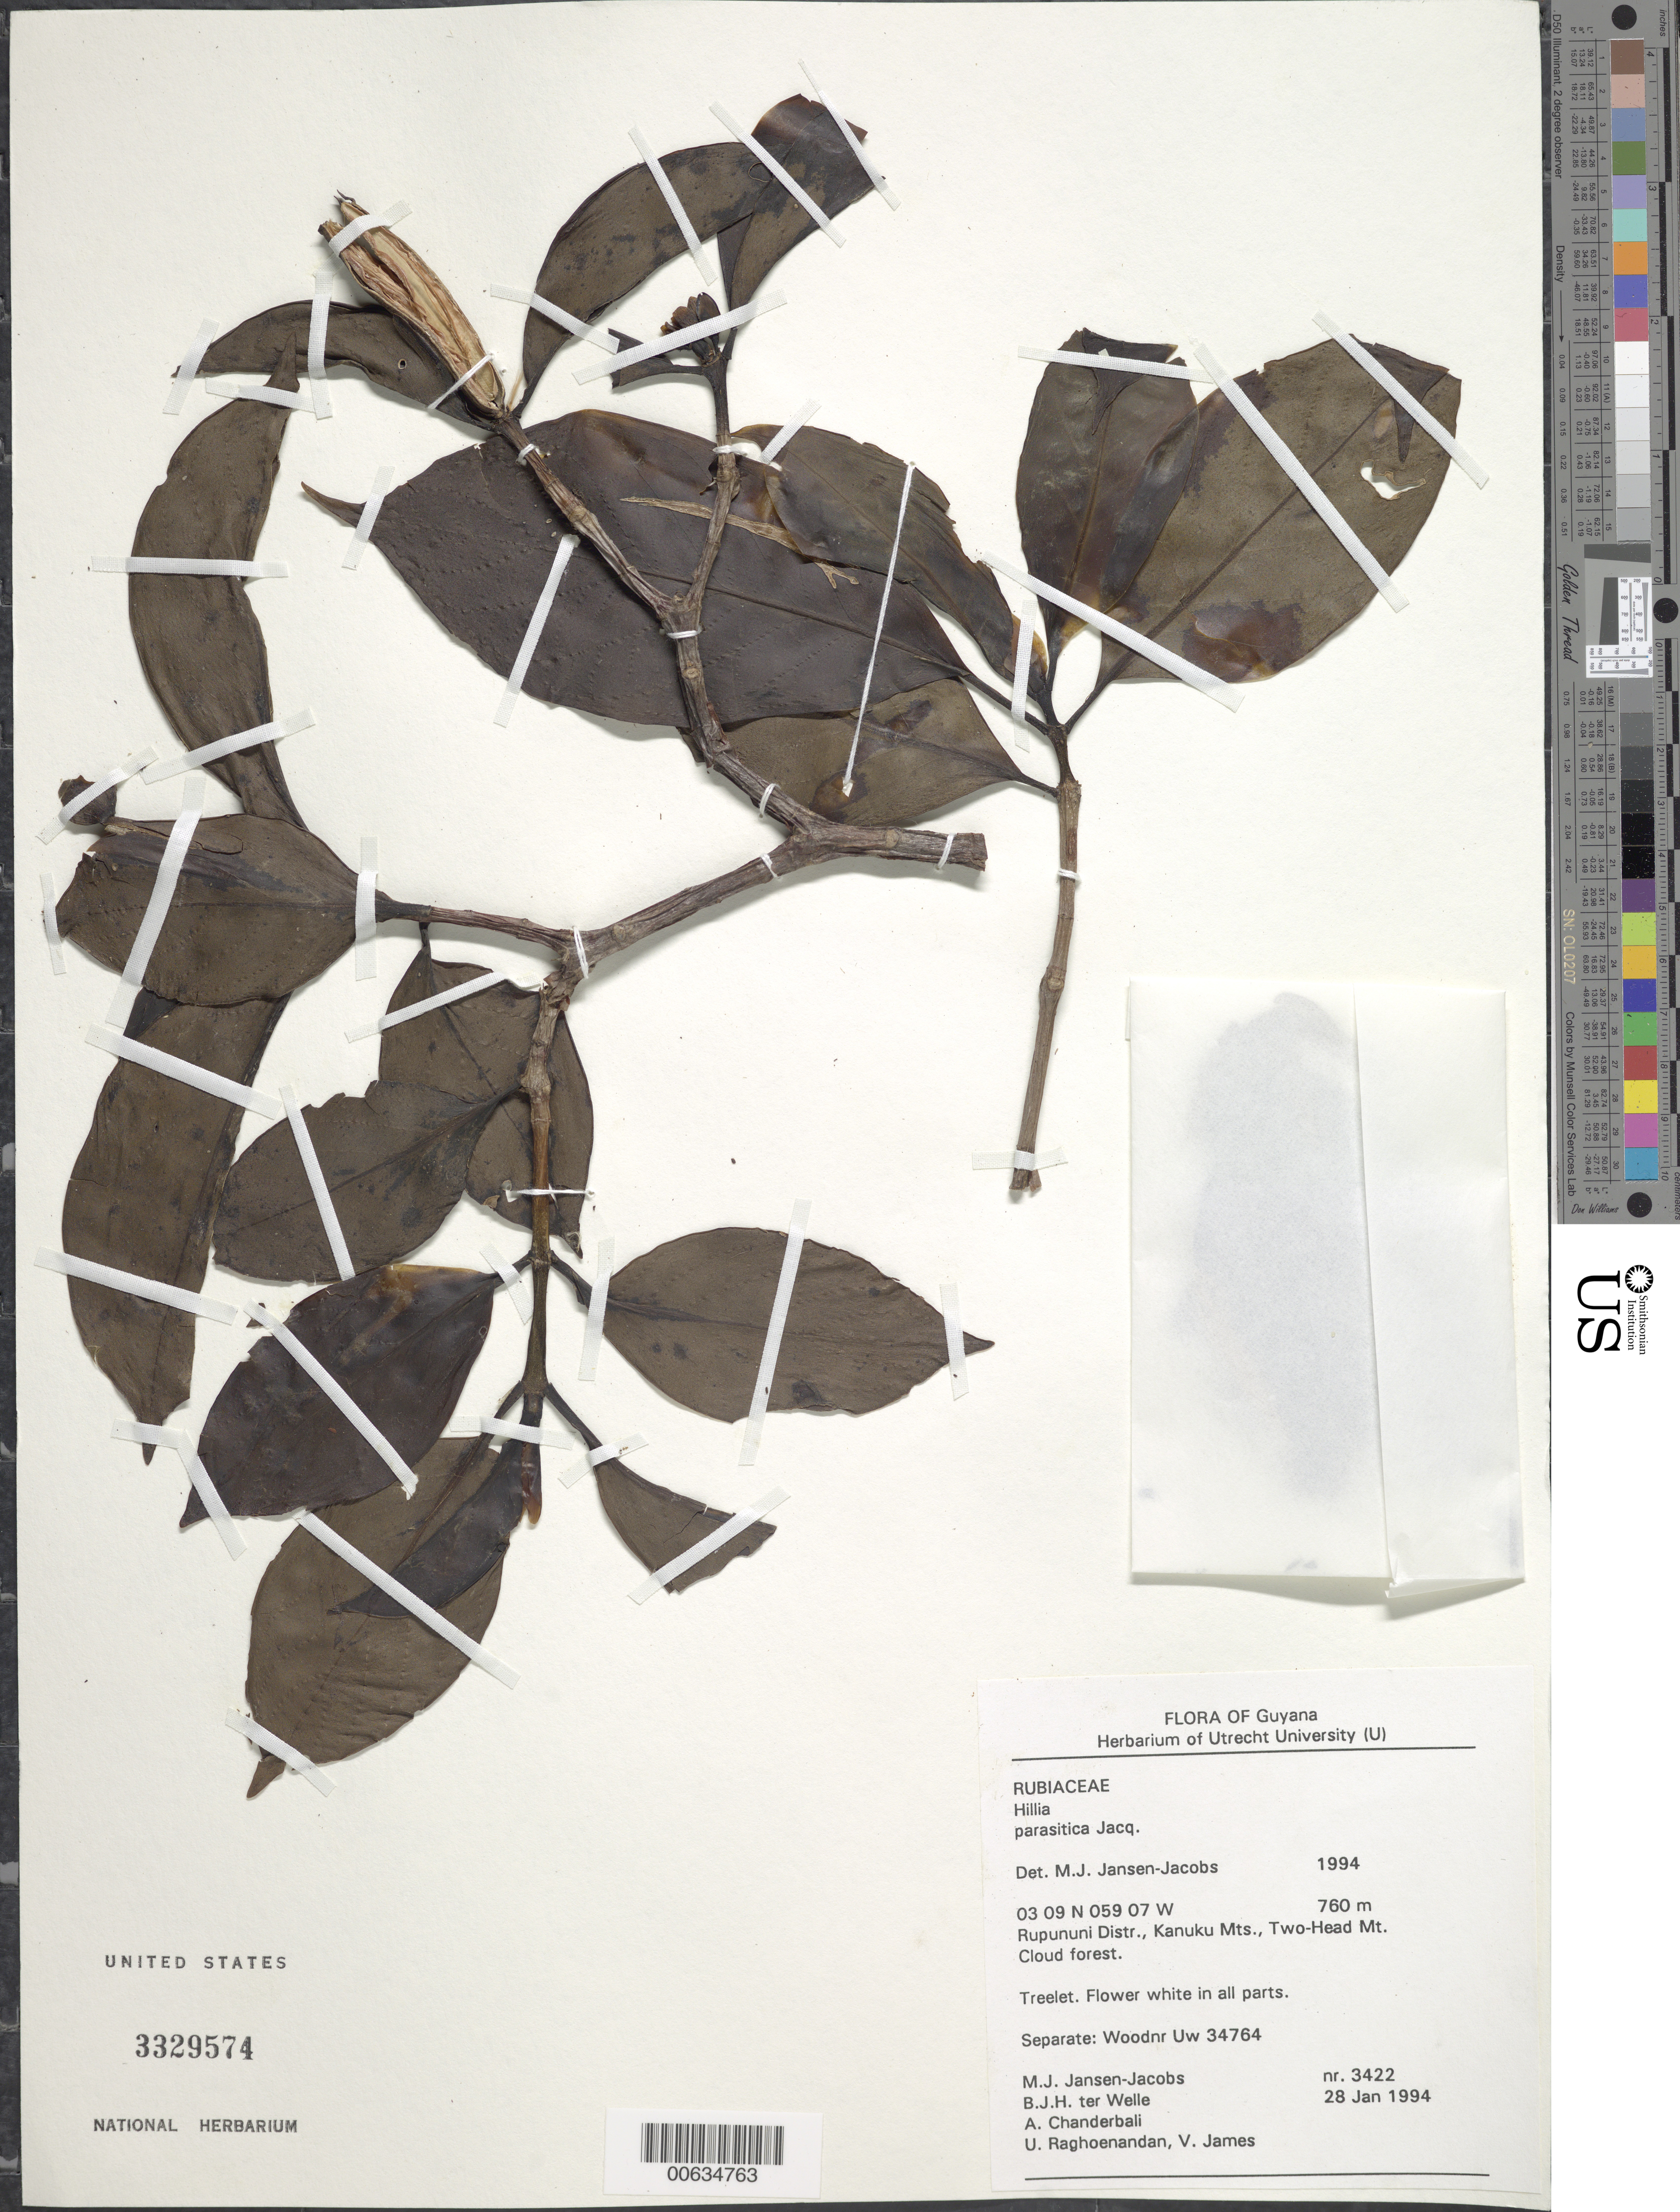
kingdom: Plantae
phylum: Tracheophyta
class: Magnoliopsida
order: Gentianales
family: Rubiaceae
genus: Hillia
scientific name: Hillia parasitica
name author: Jacq.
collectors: B. ter Welle, A. S. Chanderbali, U. Raghoenandan & V. James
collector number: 3422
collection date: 1994-01-28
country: Guyana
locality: Rupununi Distr., Kanuku Mts., Two-Head Mt. Cloud forest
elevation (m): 760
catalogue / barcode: US 3329574